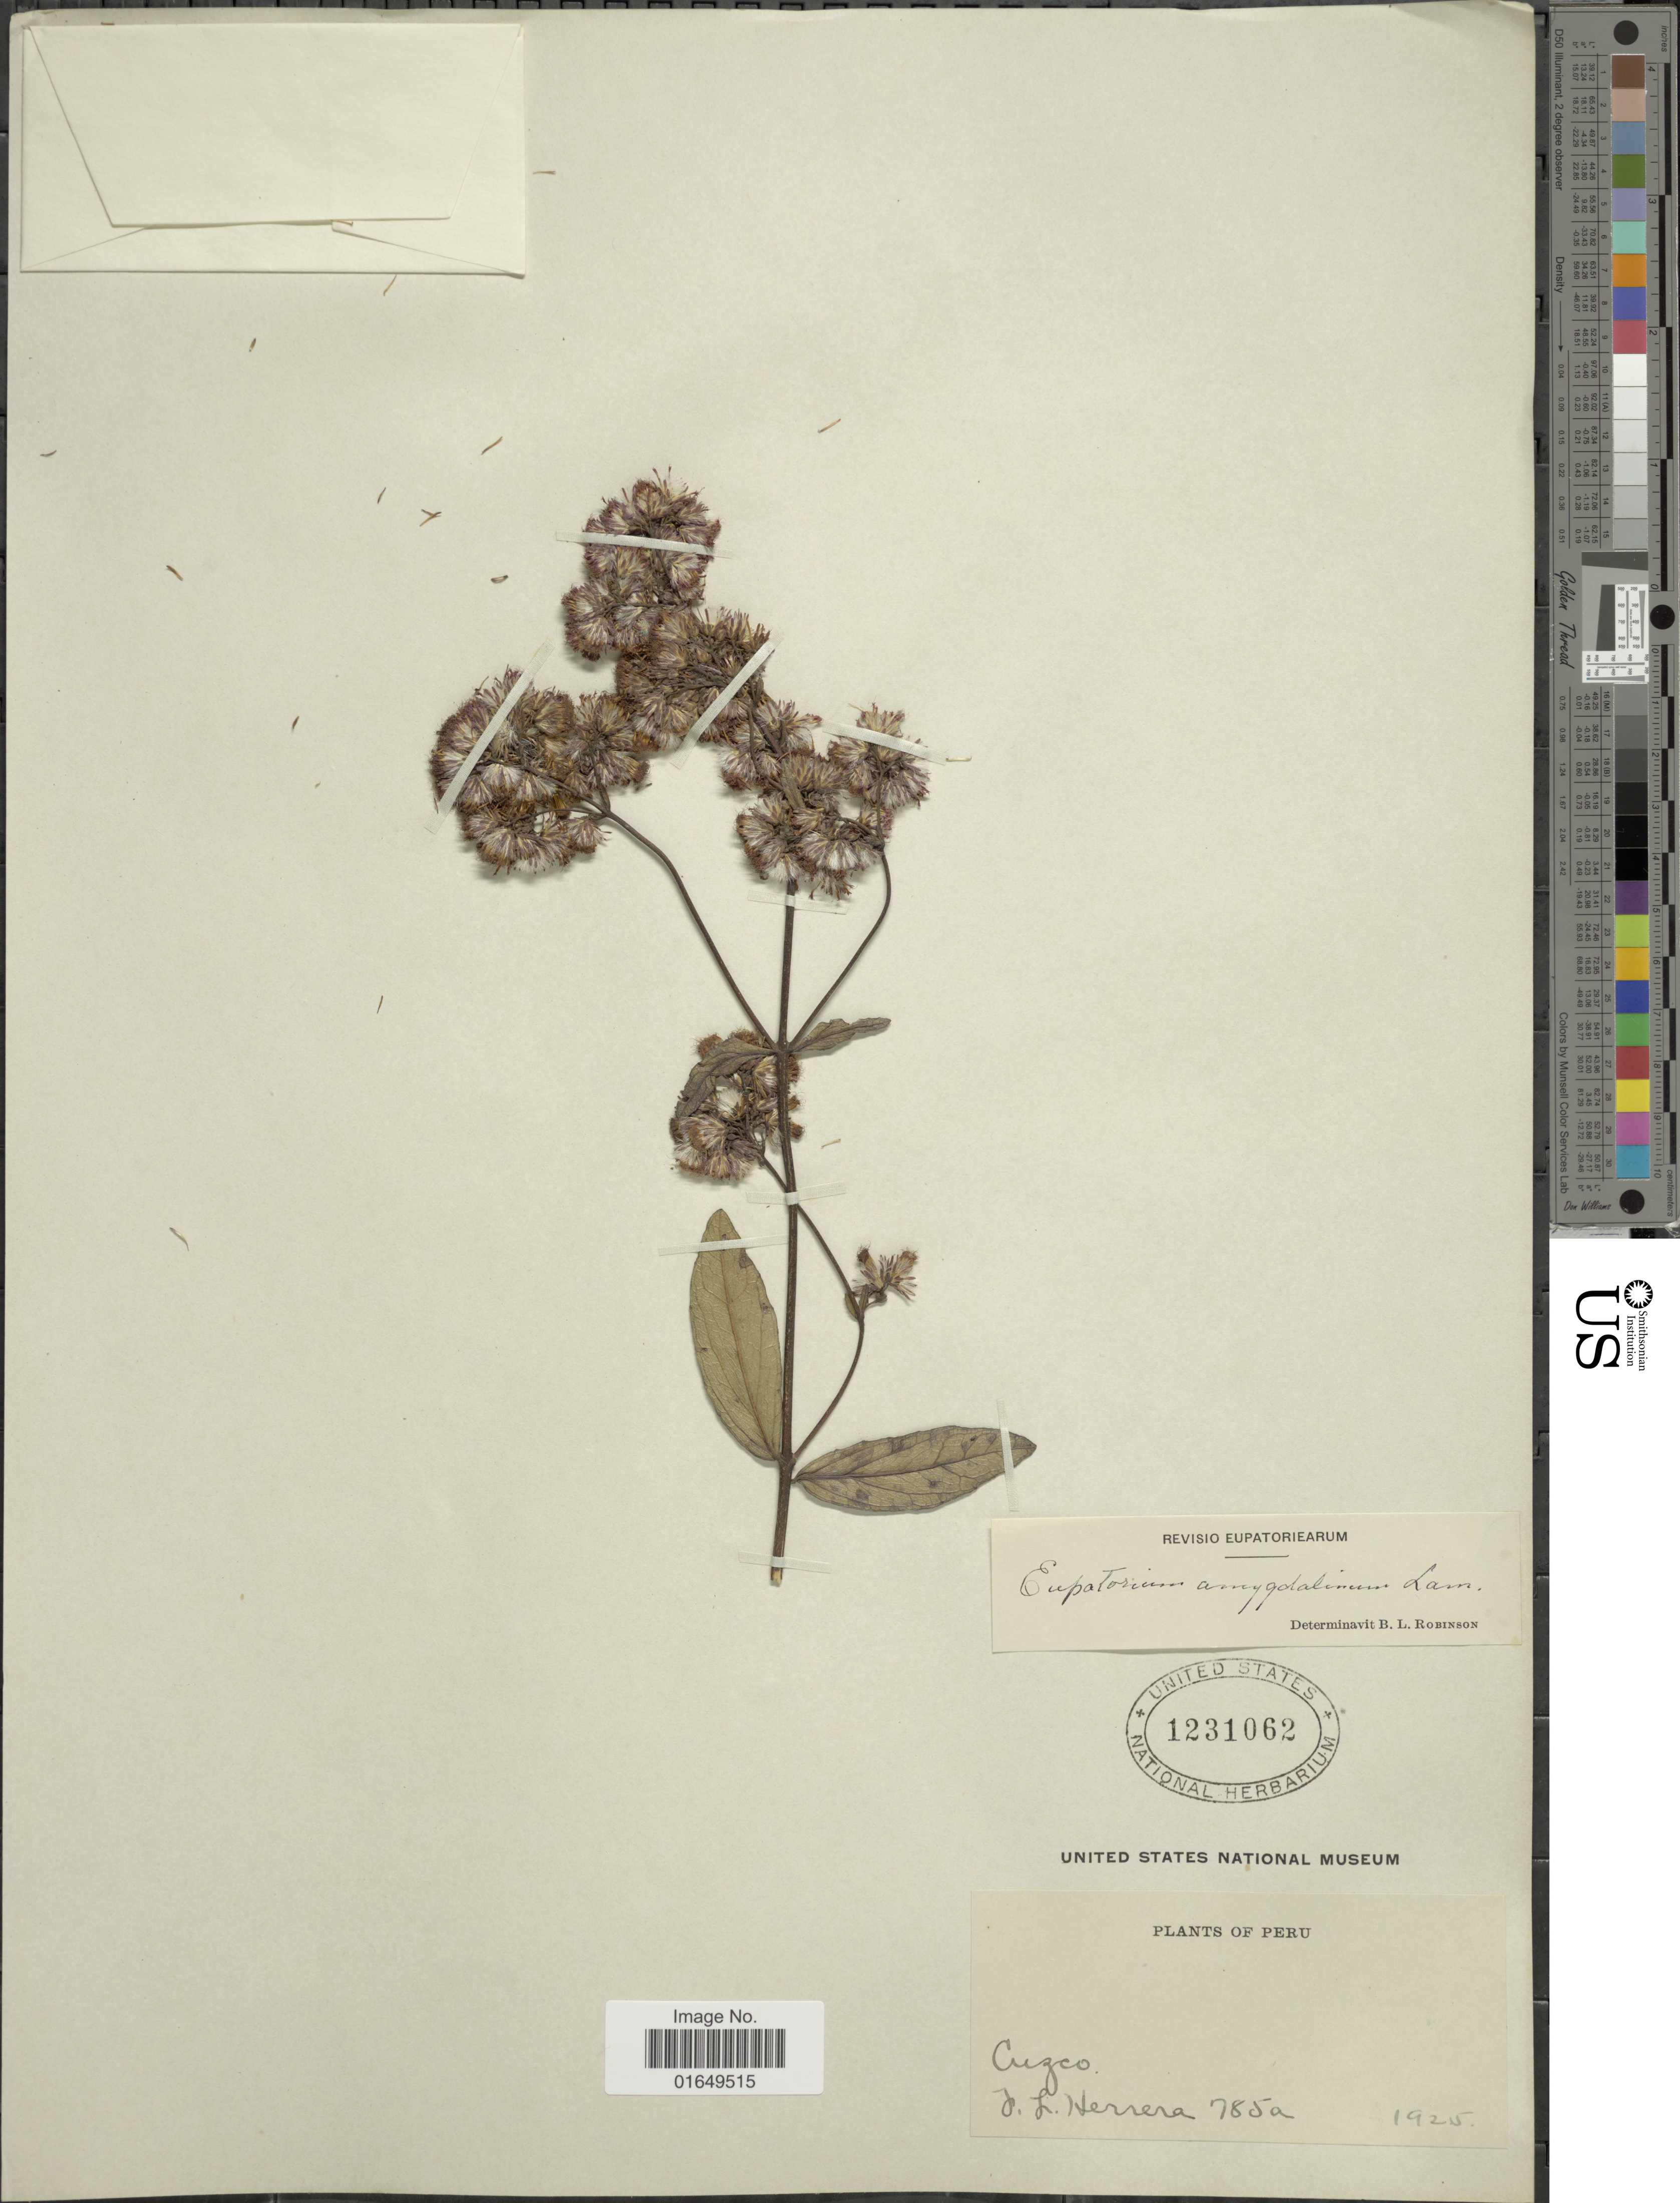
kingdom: Plantae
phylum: Tracheophyta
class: Magnoliopsida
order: Asterales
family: Asteraceae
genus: Ayapana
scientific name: Ayapana amygdalina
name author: (Lam.) R.M. King & H. Rob.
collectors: J. L. Herrera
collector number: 785a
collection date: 1925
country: Peru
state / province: Cusco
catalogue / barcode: US 1231062